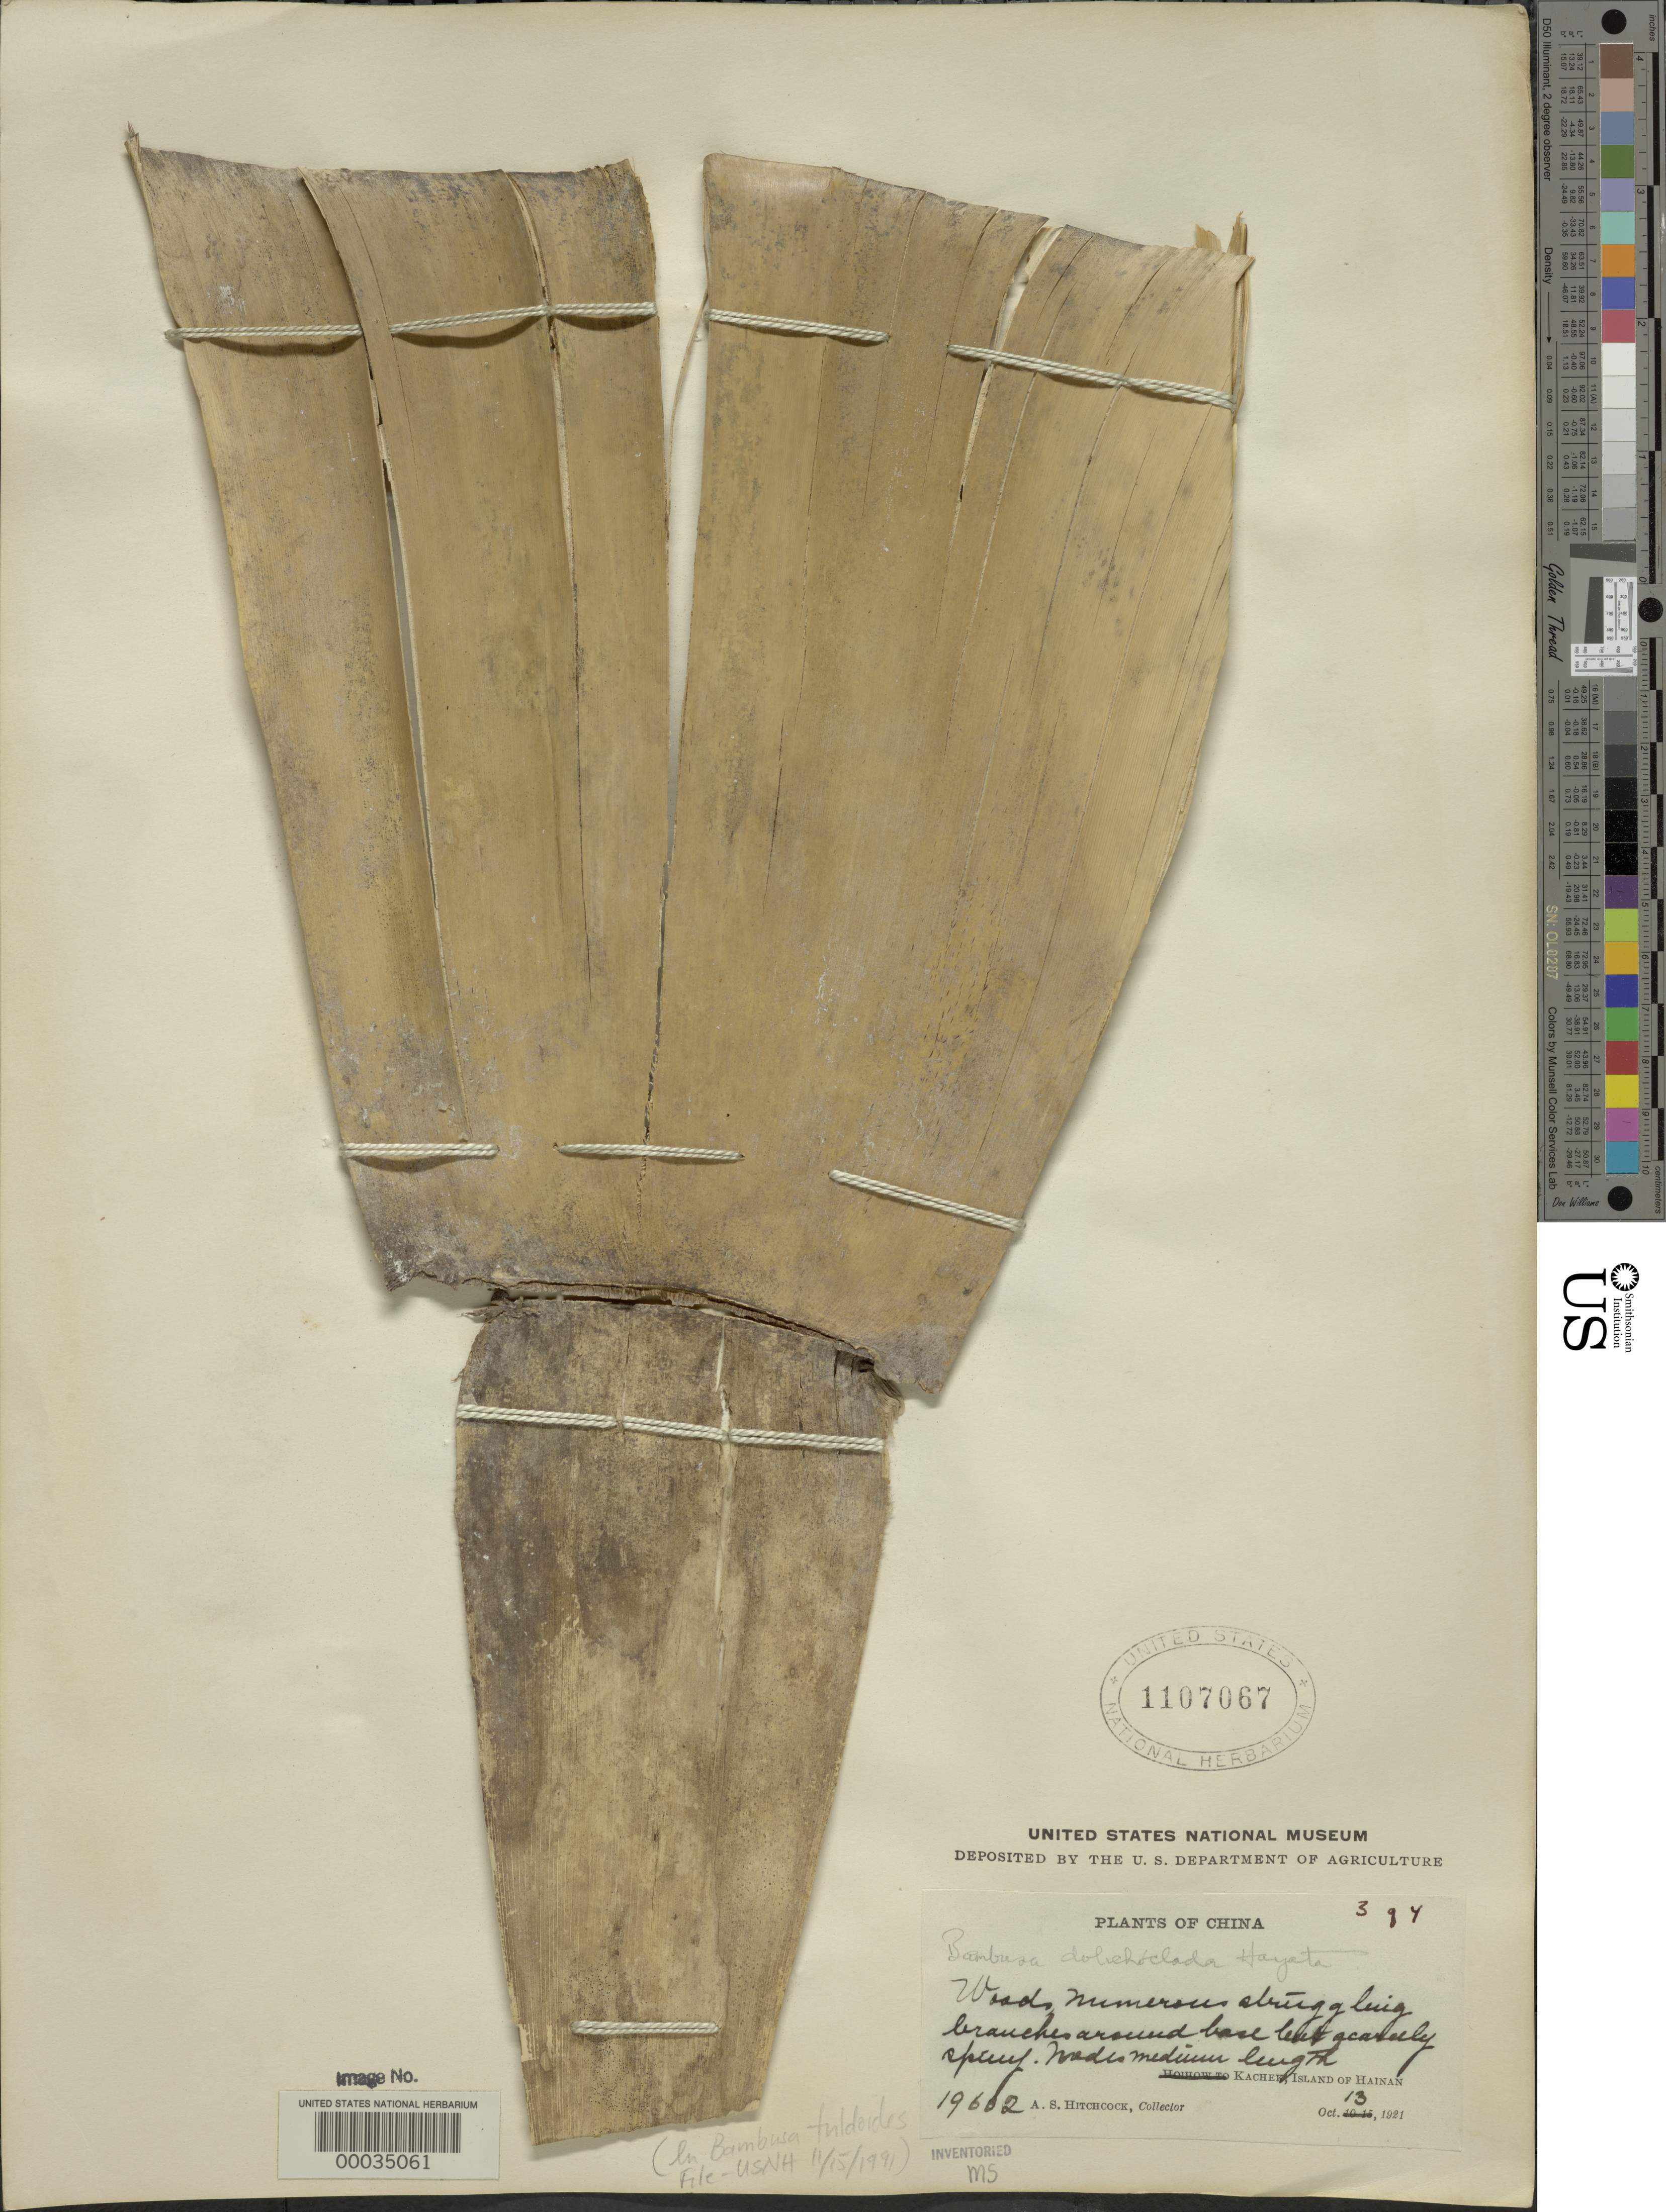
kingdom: Plantae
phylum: Tracheophyta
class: Liliopsida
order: Poales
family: Poaceae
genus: Bambusa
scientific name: Bambusa tuldoides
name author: Munro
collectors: A. S. Hitchcock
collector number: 19602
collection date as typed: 13 Oct 1921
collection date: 1921-10-13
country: China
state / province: Hainan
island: Hainan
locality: Kachek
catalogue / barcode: US 1107067